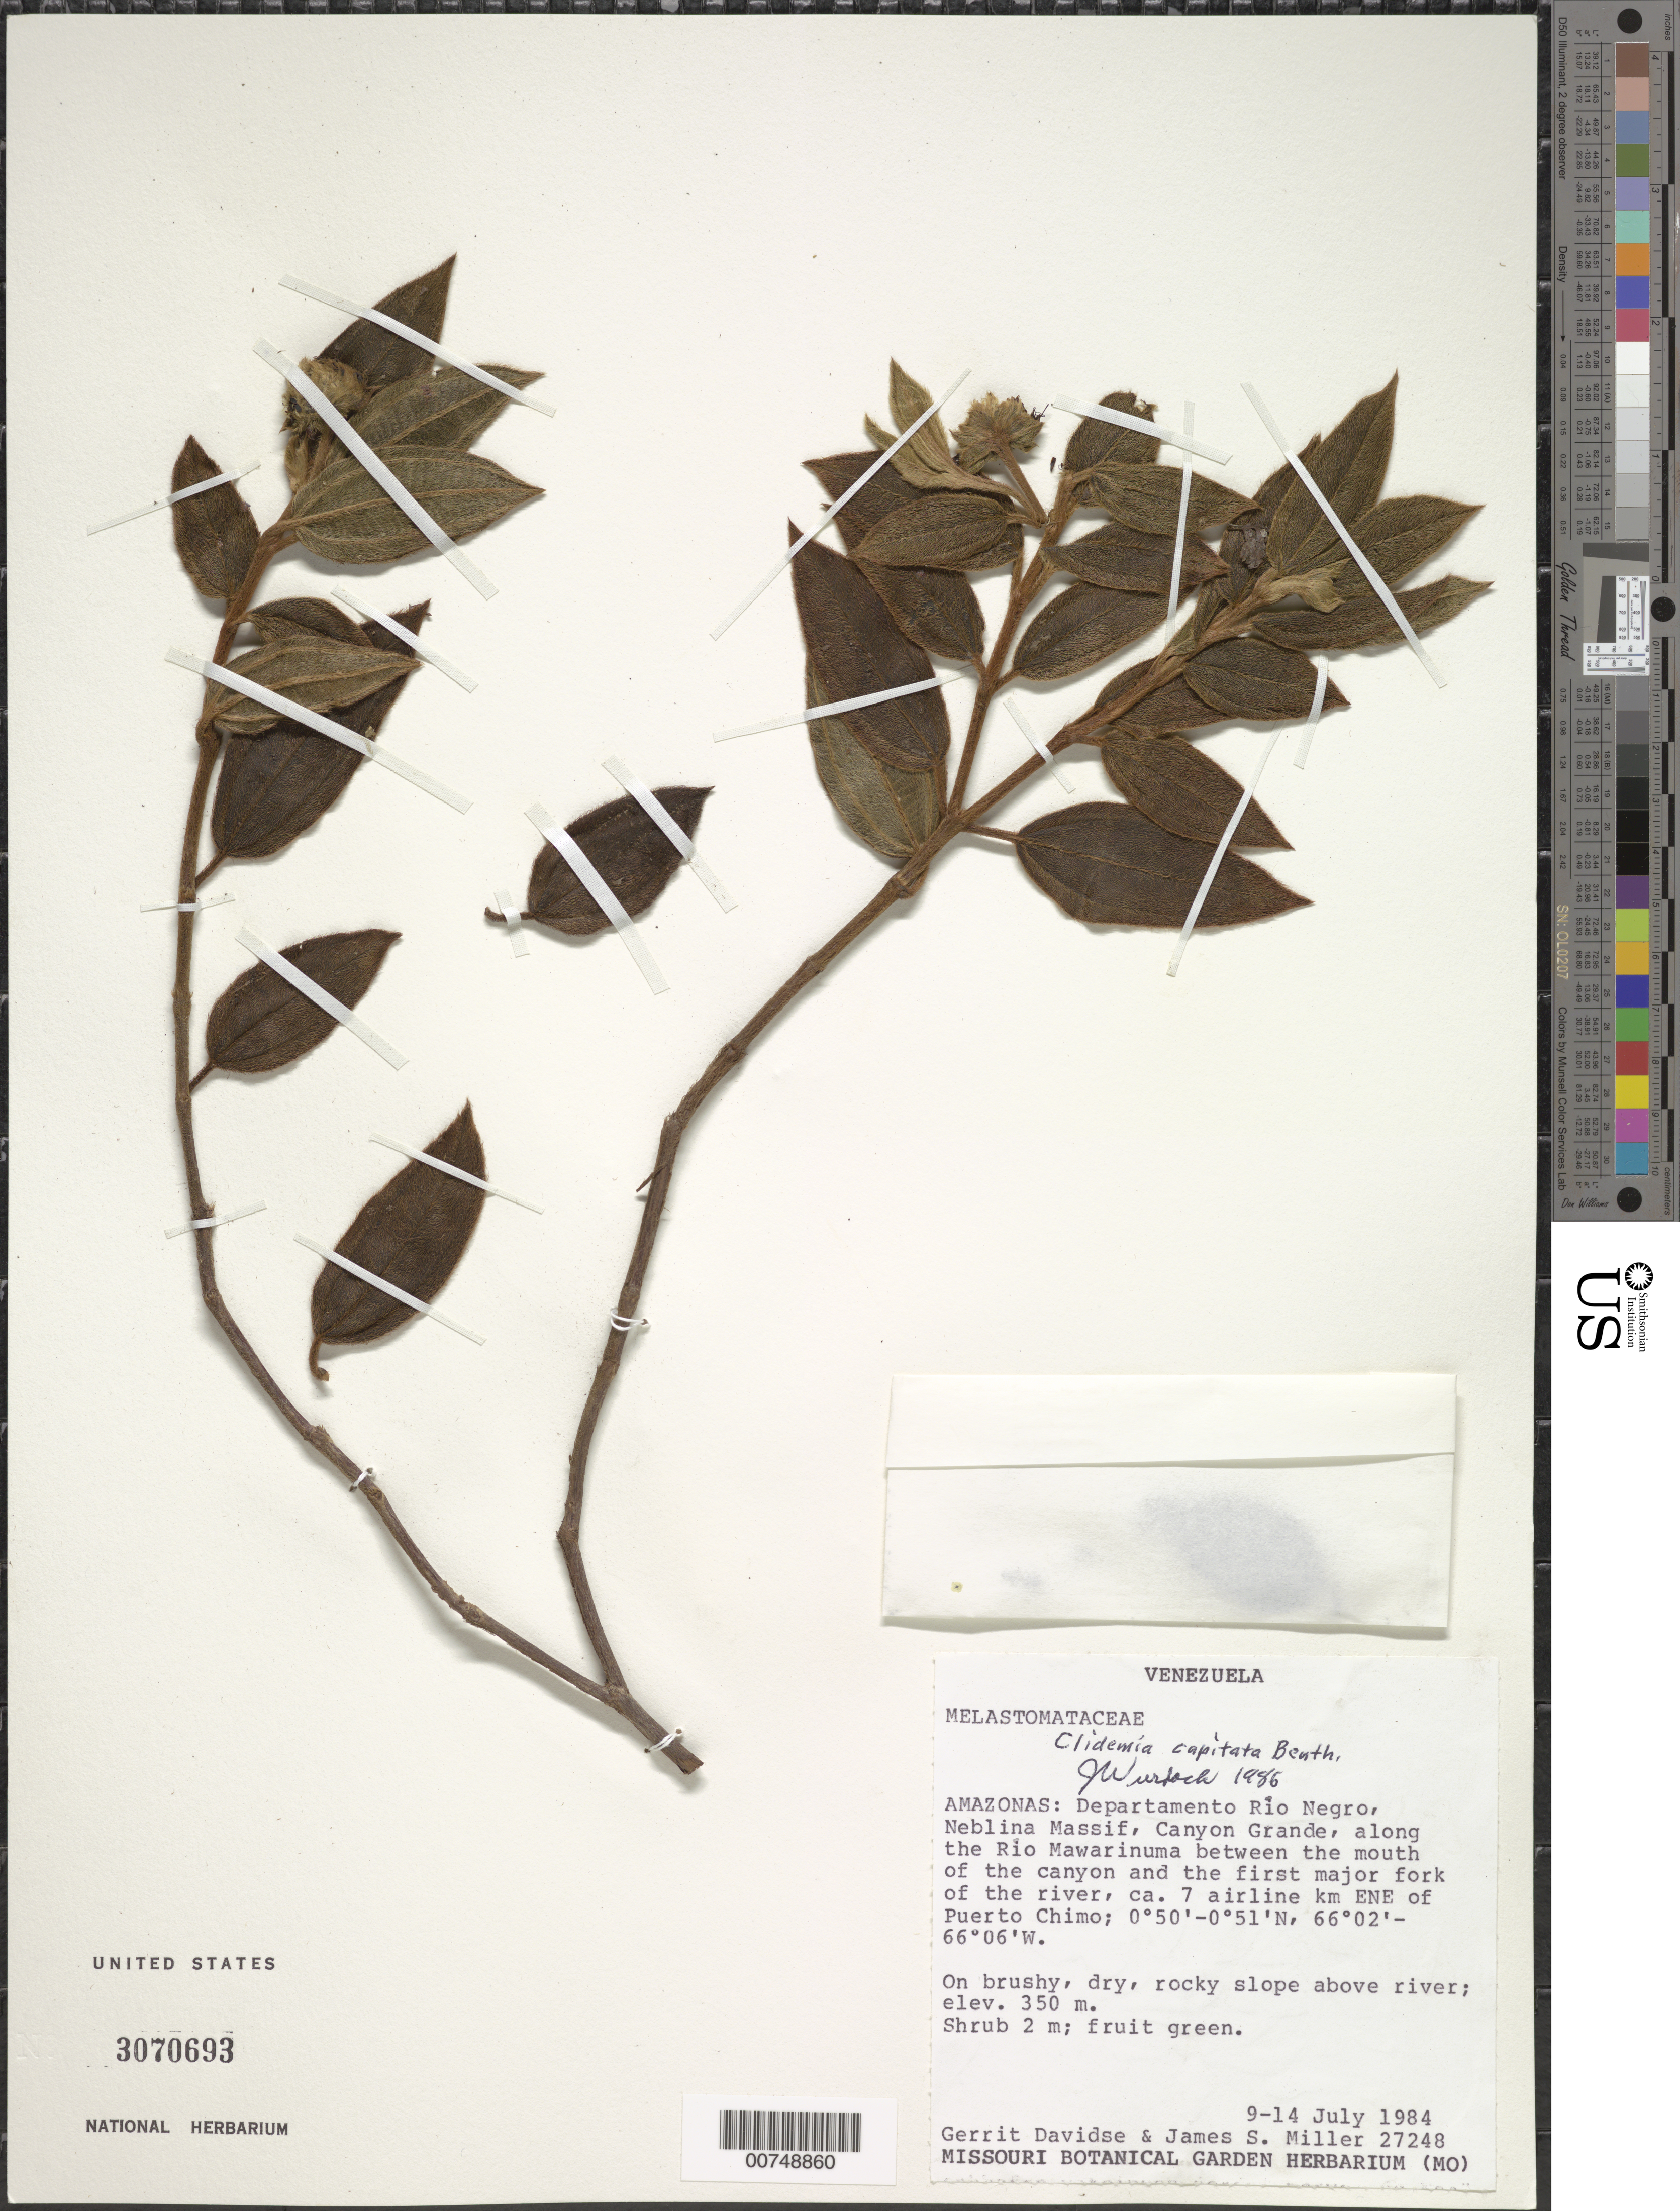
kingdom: Plantae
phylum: Tracheophyta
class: Magnoliopsida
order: Myrtales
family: Melastomataceae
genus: Clidemia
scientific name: Clidemia capitata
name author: Benth.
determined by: Wurdack, John J., (US), US (UNITED STATES)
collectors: G. Davidse & J. S. Miller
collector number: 27248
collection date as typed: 9-Jul-84 to 14-Jul-84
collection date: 1984-07-09/1984-07-14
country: Venezuela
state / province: Amazonas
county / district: Río Negro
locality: Neblina Massif, Canyon Grande, along Río Mawarinuma, 7 airline km E-NE of Puerto Chimo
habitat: Brushy, dry rocky slope above river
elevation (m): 350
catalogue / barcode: US 3070693